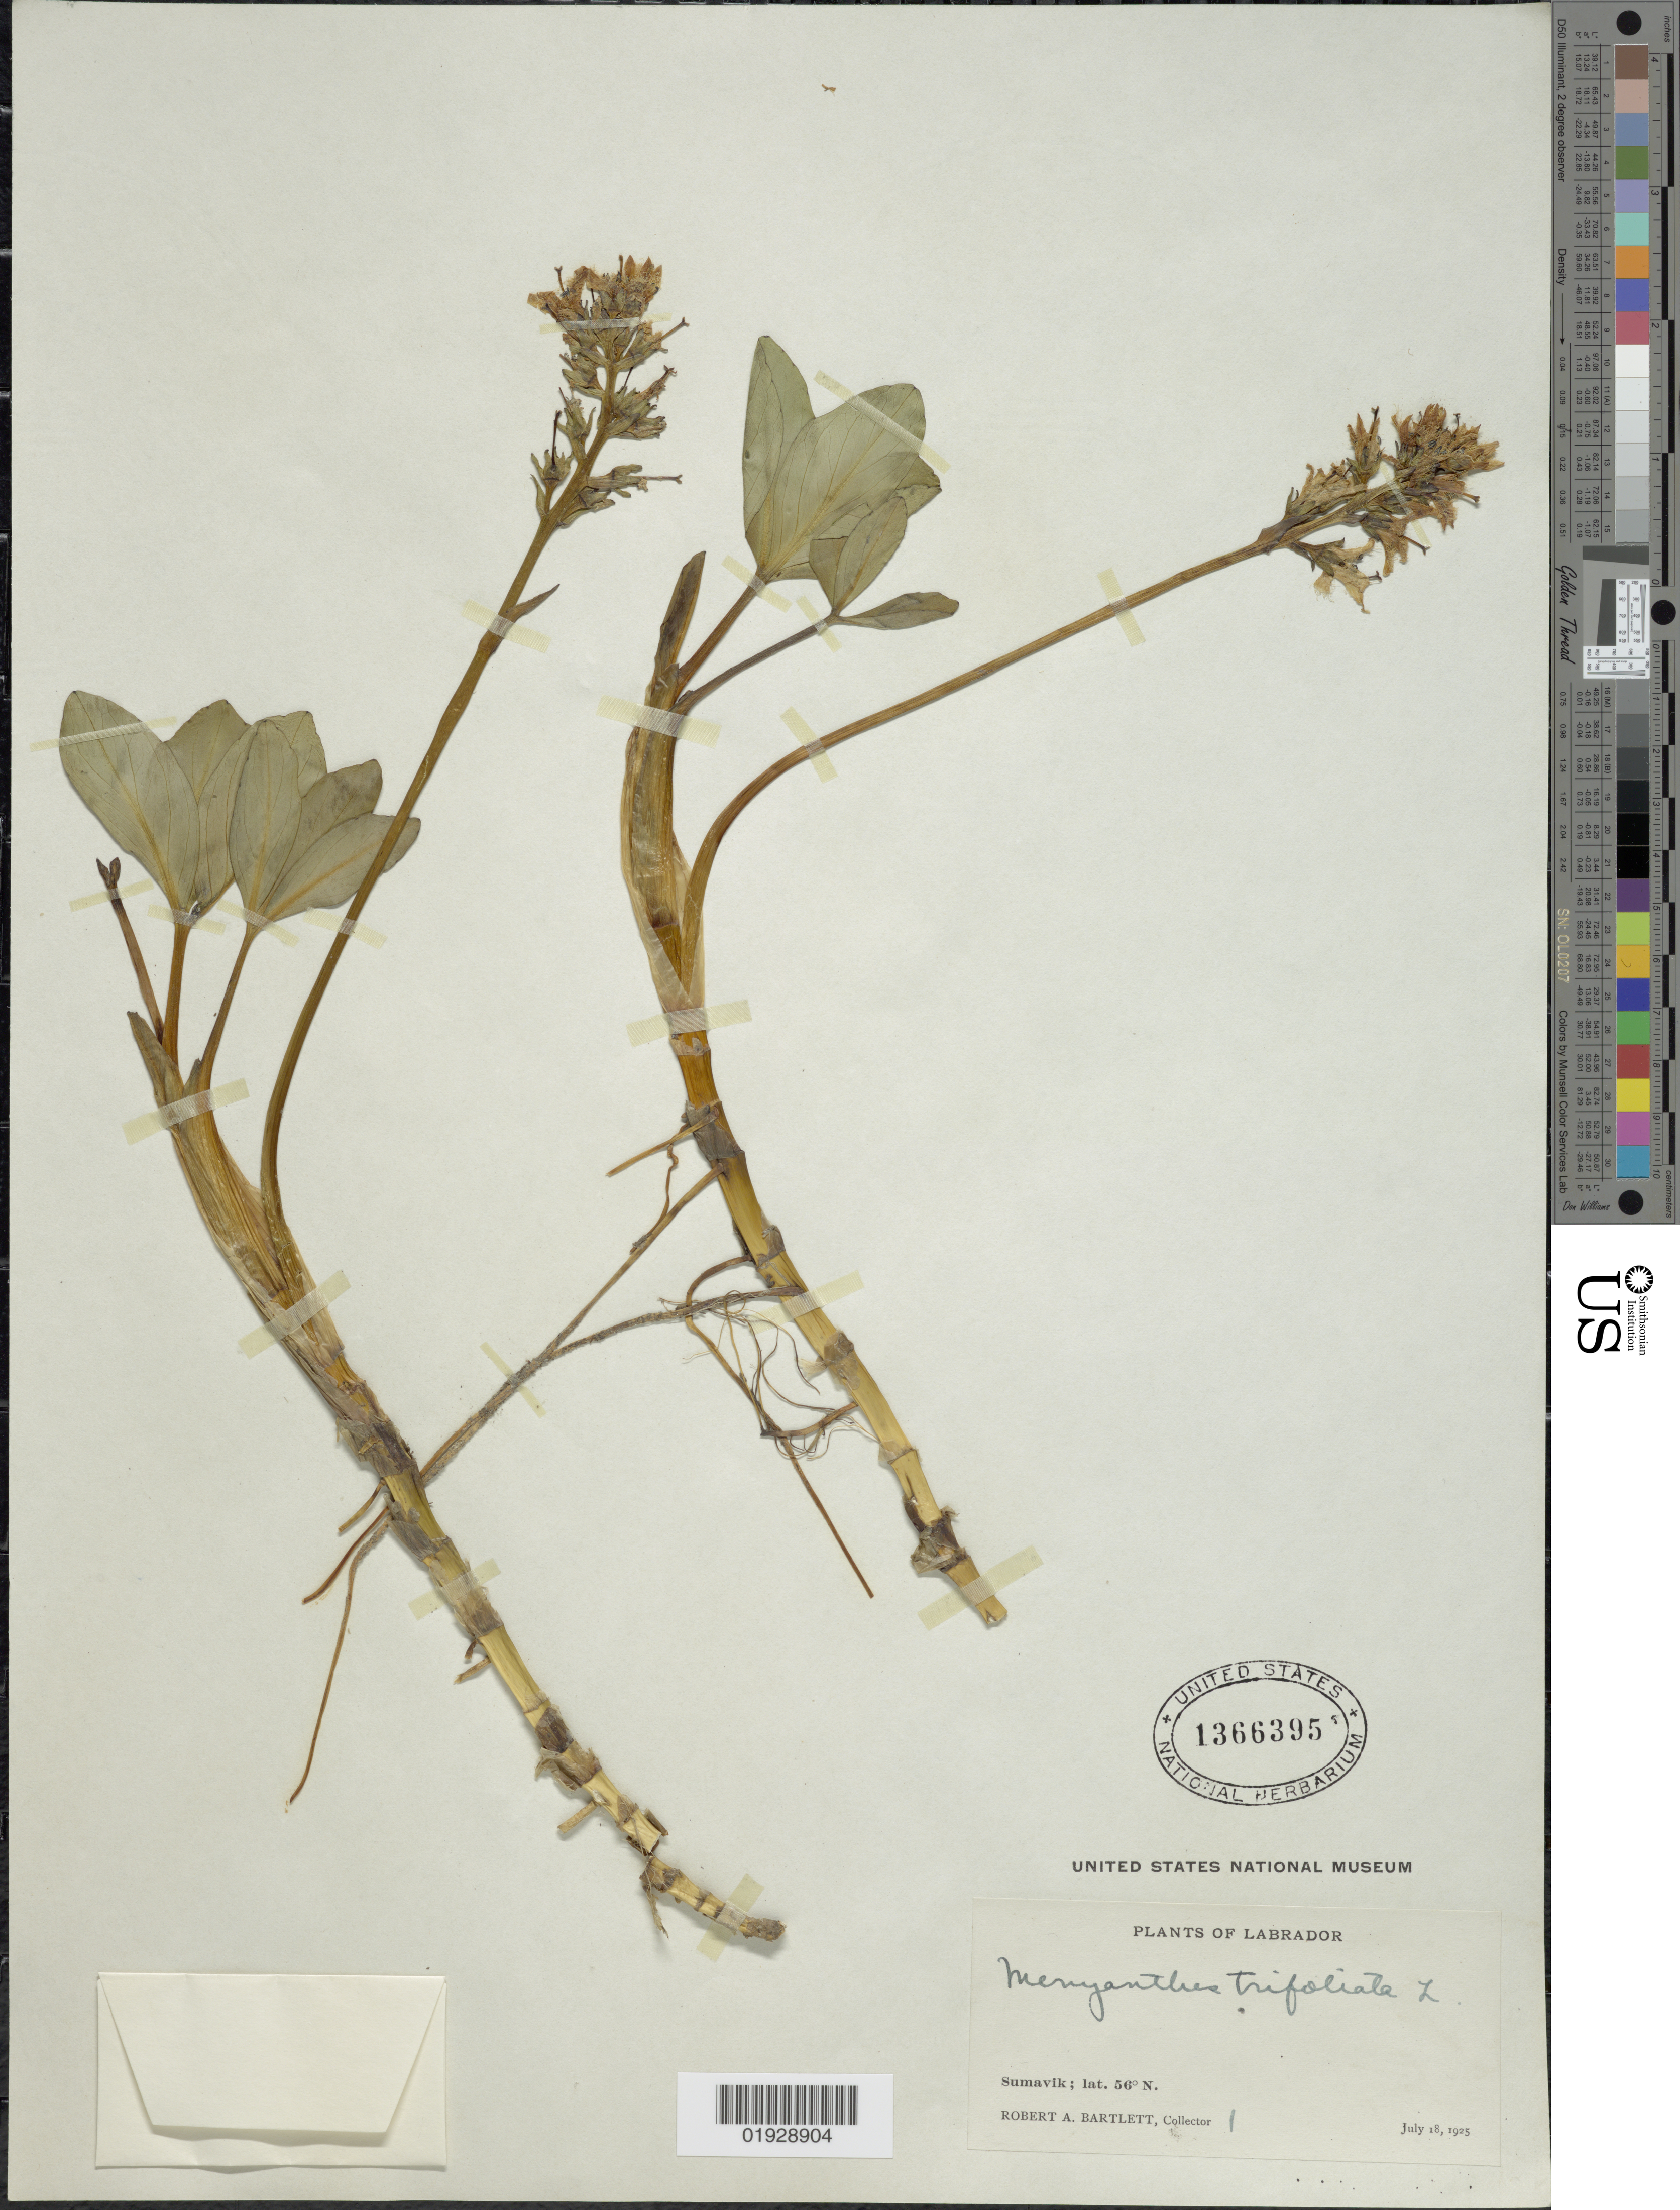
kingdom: Plantae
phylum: Tracheophyta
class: Magnoliopsida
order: Asterales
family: Menyanthaceae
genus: Menyanthes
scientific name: Menyanthes trifoliata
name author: L.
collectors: R. A. Bartlett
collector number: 1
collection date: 1925-07-18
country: Canada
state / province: Newfoundland and Labrador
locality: Labrador, Sumavik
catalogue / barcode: US 1366395